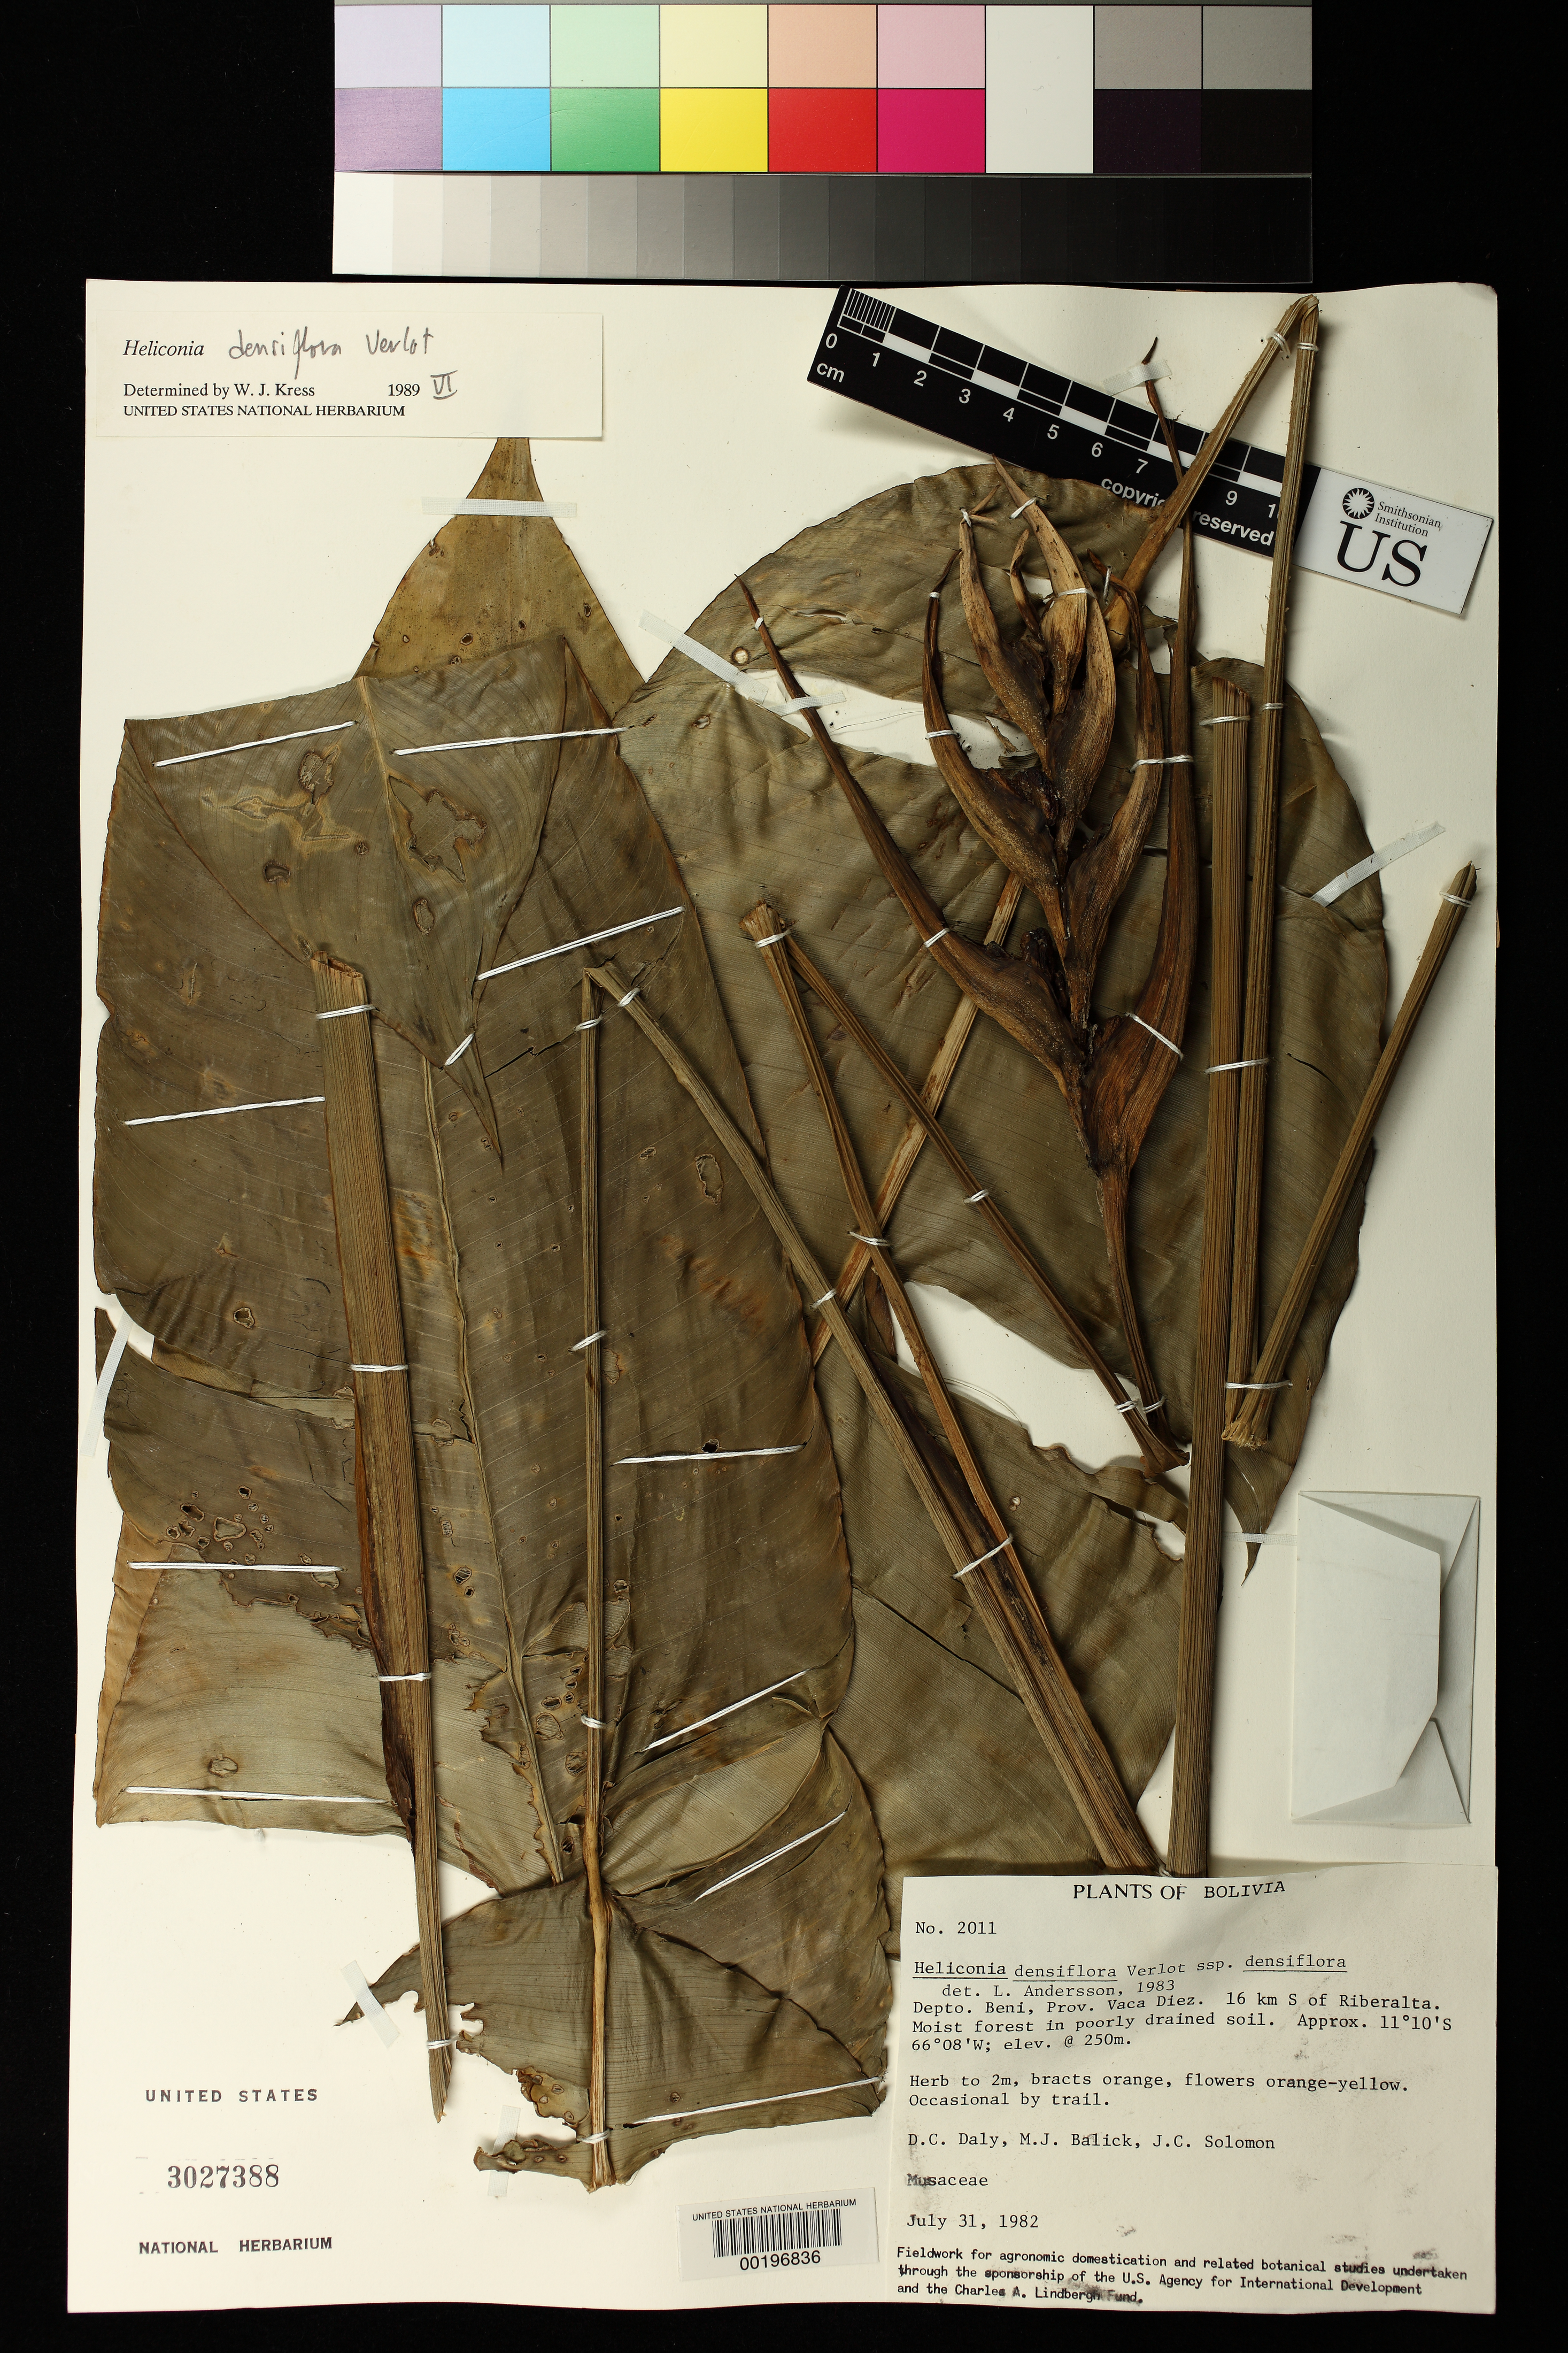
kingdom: Plantae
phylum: Tracheophyta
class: Liliopsida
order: Zingiberales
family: Heliconiaceae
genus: Heliconia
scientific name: Heliconia densiflora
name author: B. Verl.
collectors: D. C. Daly, M. J. Balick & J. C. Solomon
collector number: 2011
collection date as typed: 31 Jul 1982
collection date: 1982-07-31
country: Bolivia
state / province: Beni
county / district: Vaca Diez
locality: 16 km S of Riberalta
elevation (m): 250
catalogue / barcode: US 3027388